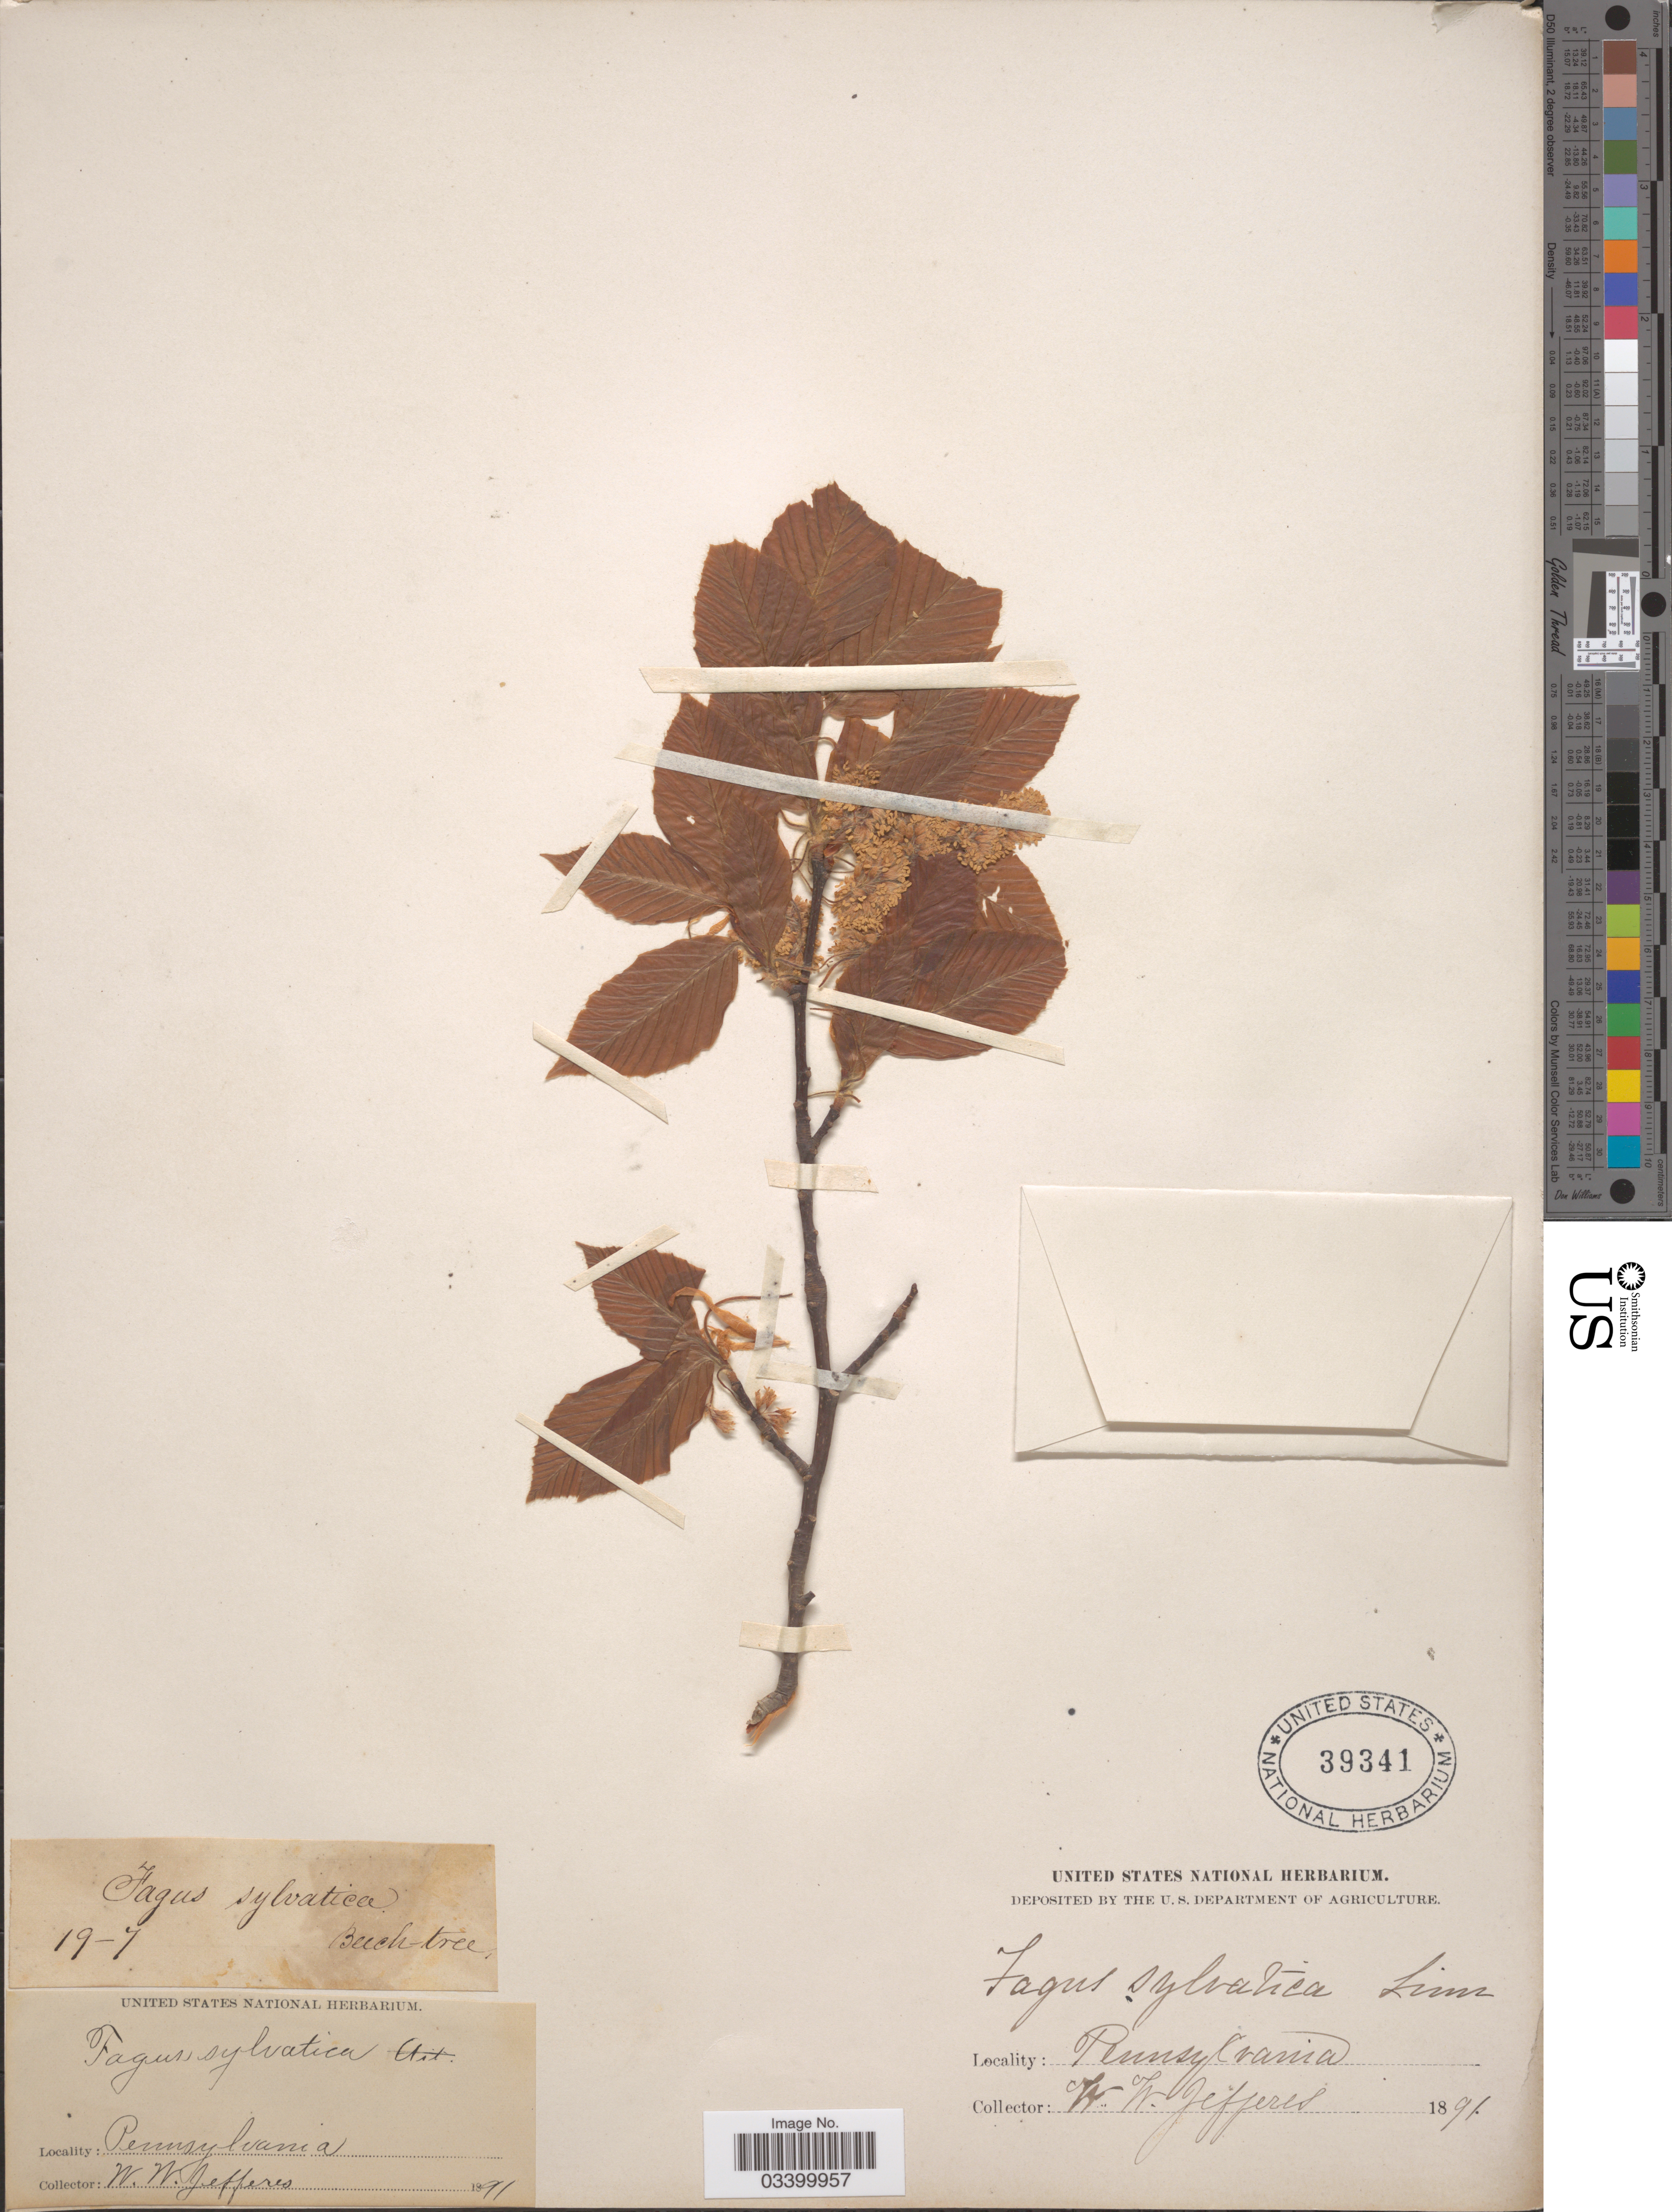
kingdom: Plantae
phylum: Tracheophyta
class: Magnoliopsida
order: Fagales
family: Fagaceae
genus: Fagus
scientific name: Fagus sylvatica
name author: L.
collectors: W. Jefferes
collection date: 1891-07-19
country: United States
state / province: Pennsylvania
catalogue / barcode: US 39341